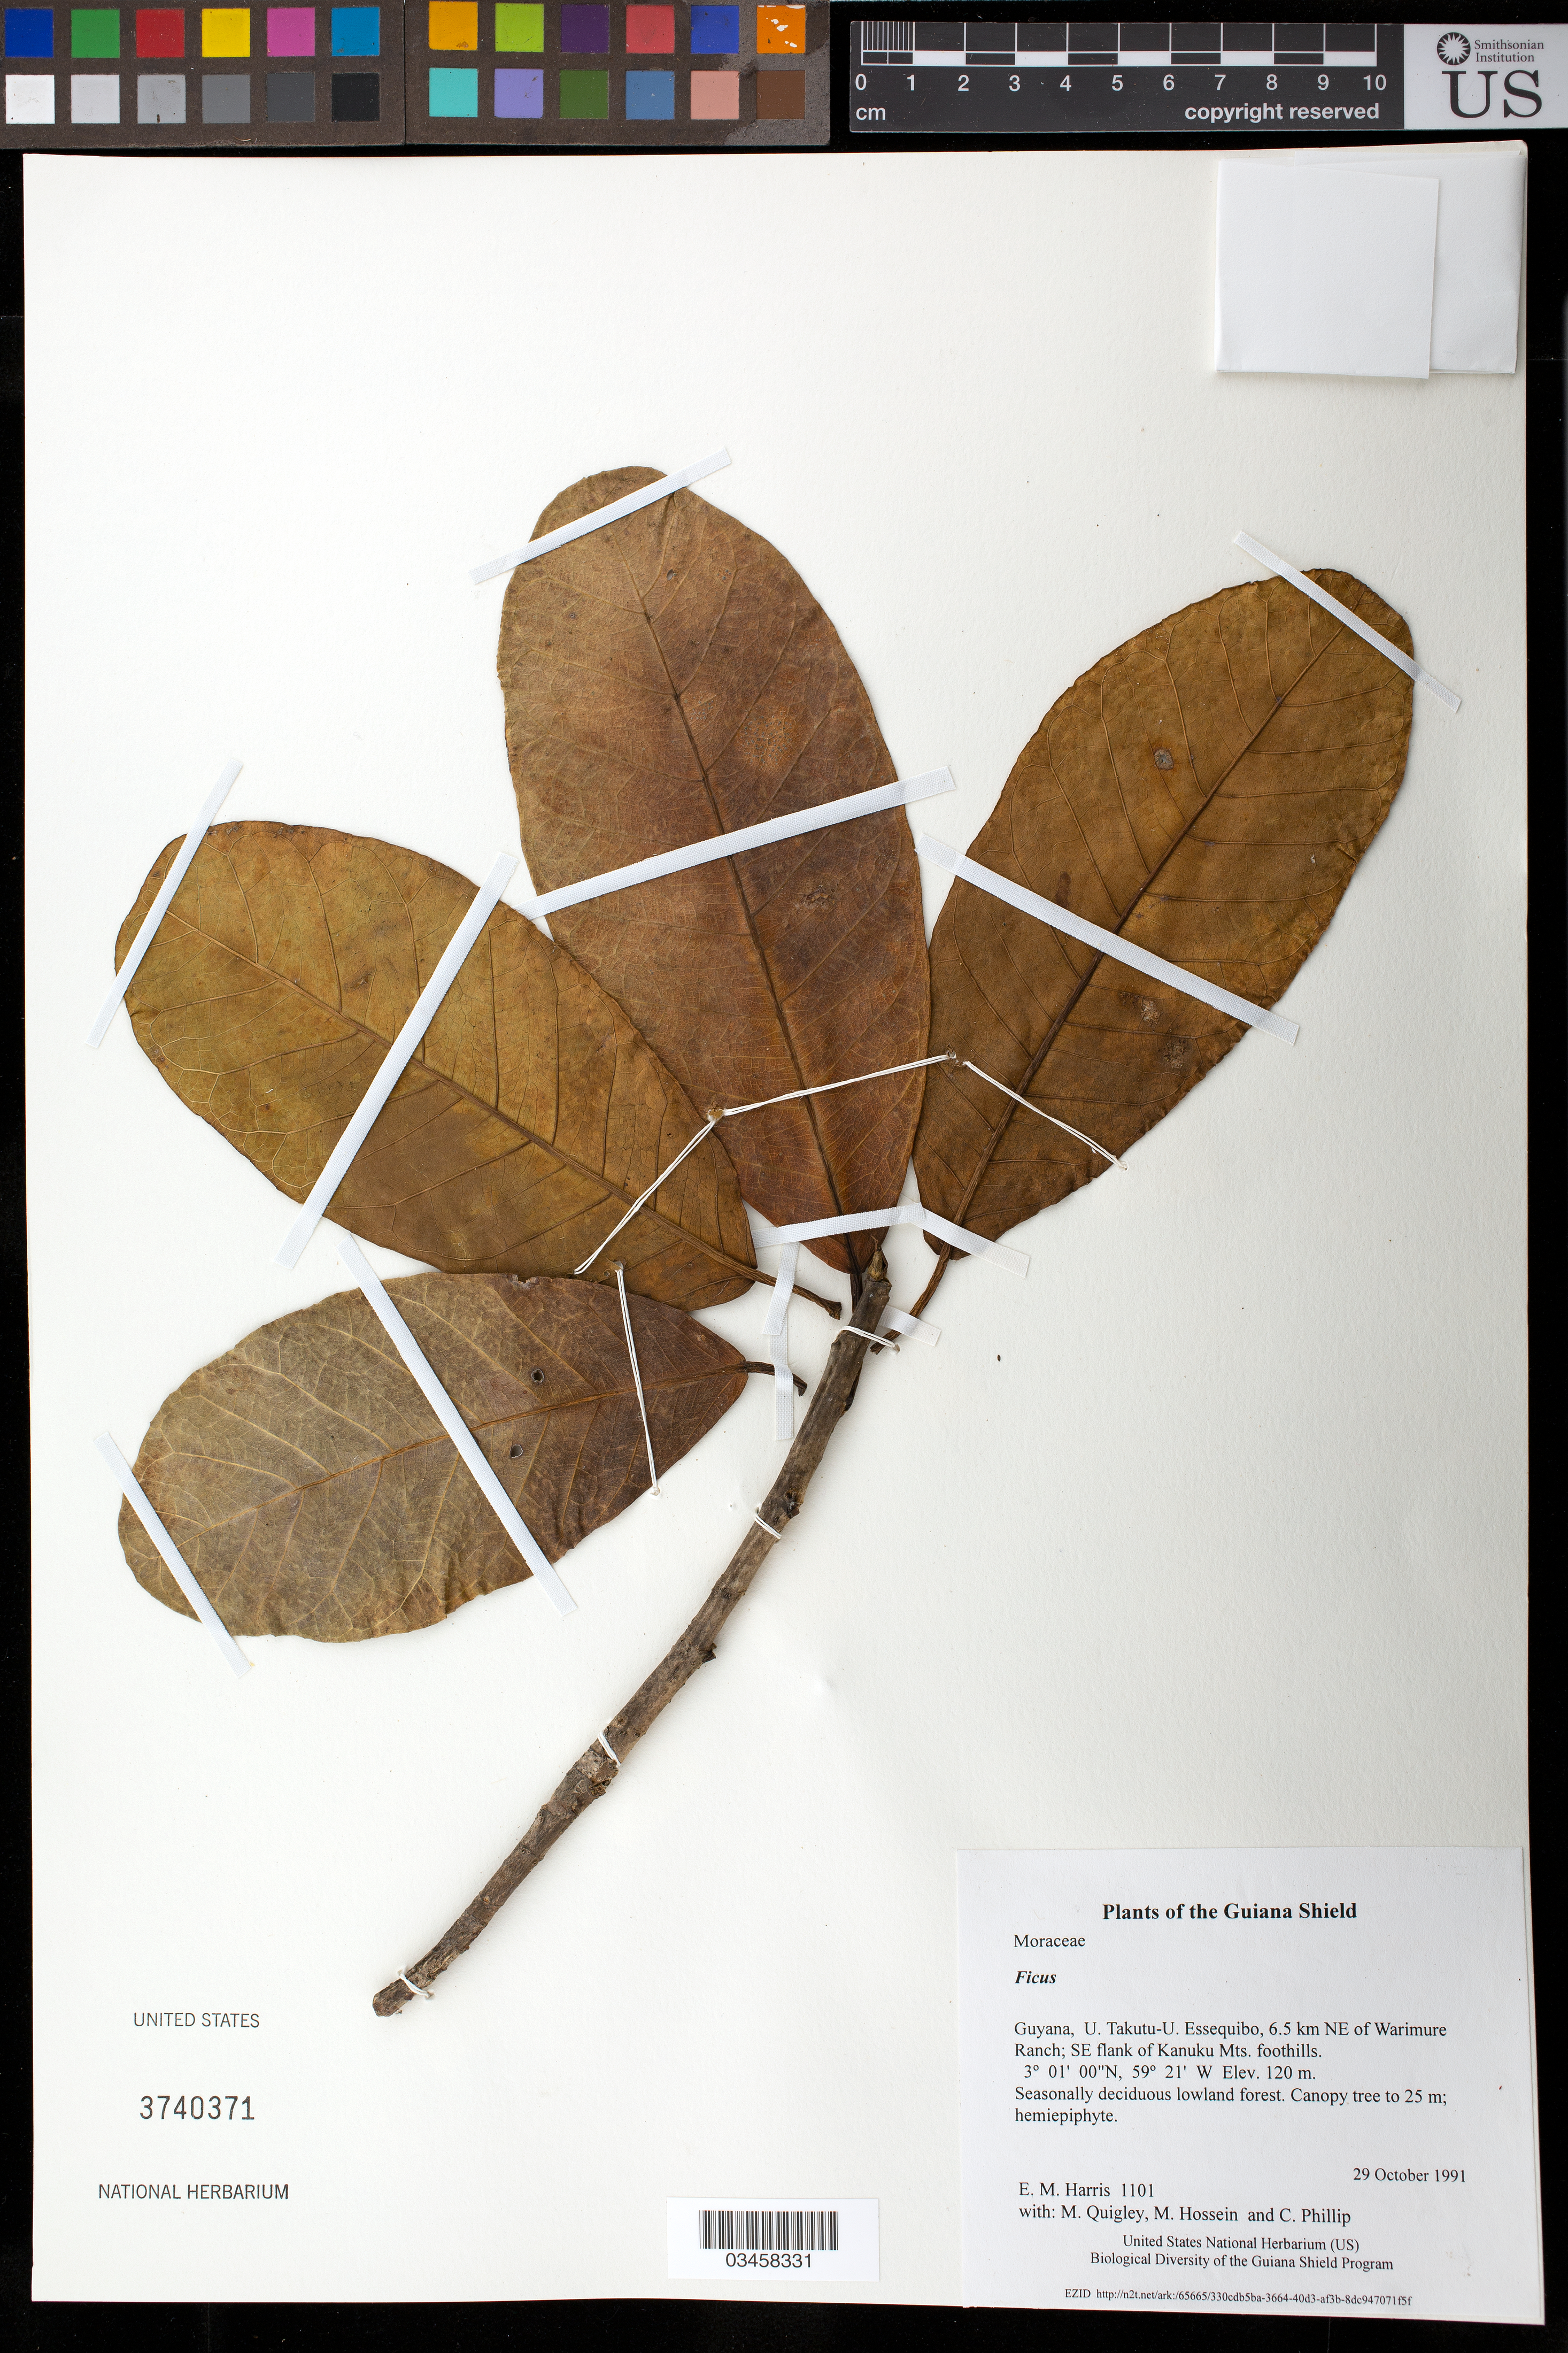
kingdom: Plantae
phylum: Tracheophyta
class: Magnoliopsida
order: Rosales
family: Moraceae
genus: Ficus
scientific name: Ficus sp.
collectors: E. M. Harris, M. Quigley, M. Hossein & C. Phillip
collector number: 1101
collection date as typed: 29 October 1991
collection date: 1991-10-29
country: Guyana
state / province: U. Takutu-U. Essequibo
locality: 6.5 km NE of Warimure Ranch; SE flank of Kanuku Mts. foothills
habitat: Seasonally deciduous lowland forest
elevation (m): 120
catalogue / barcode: US 3740371